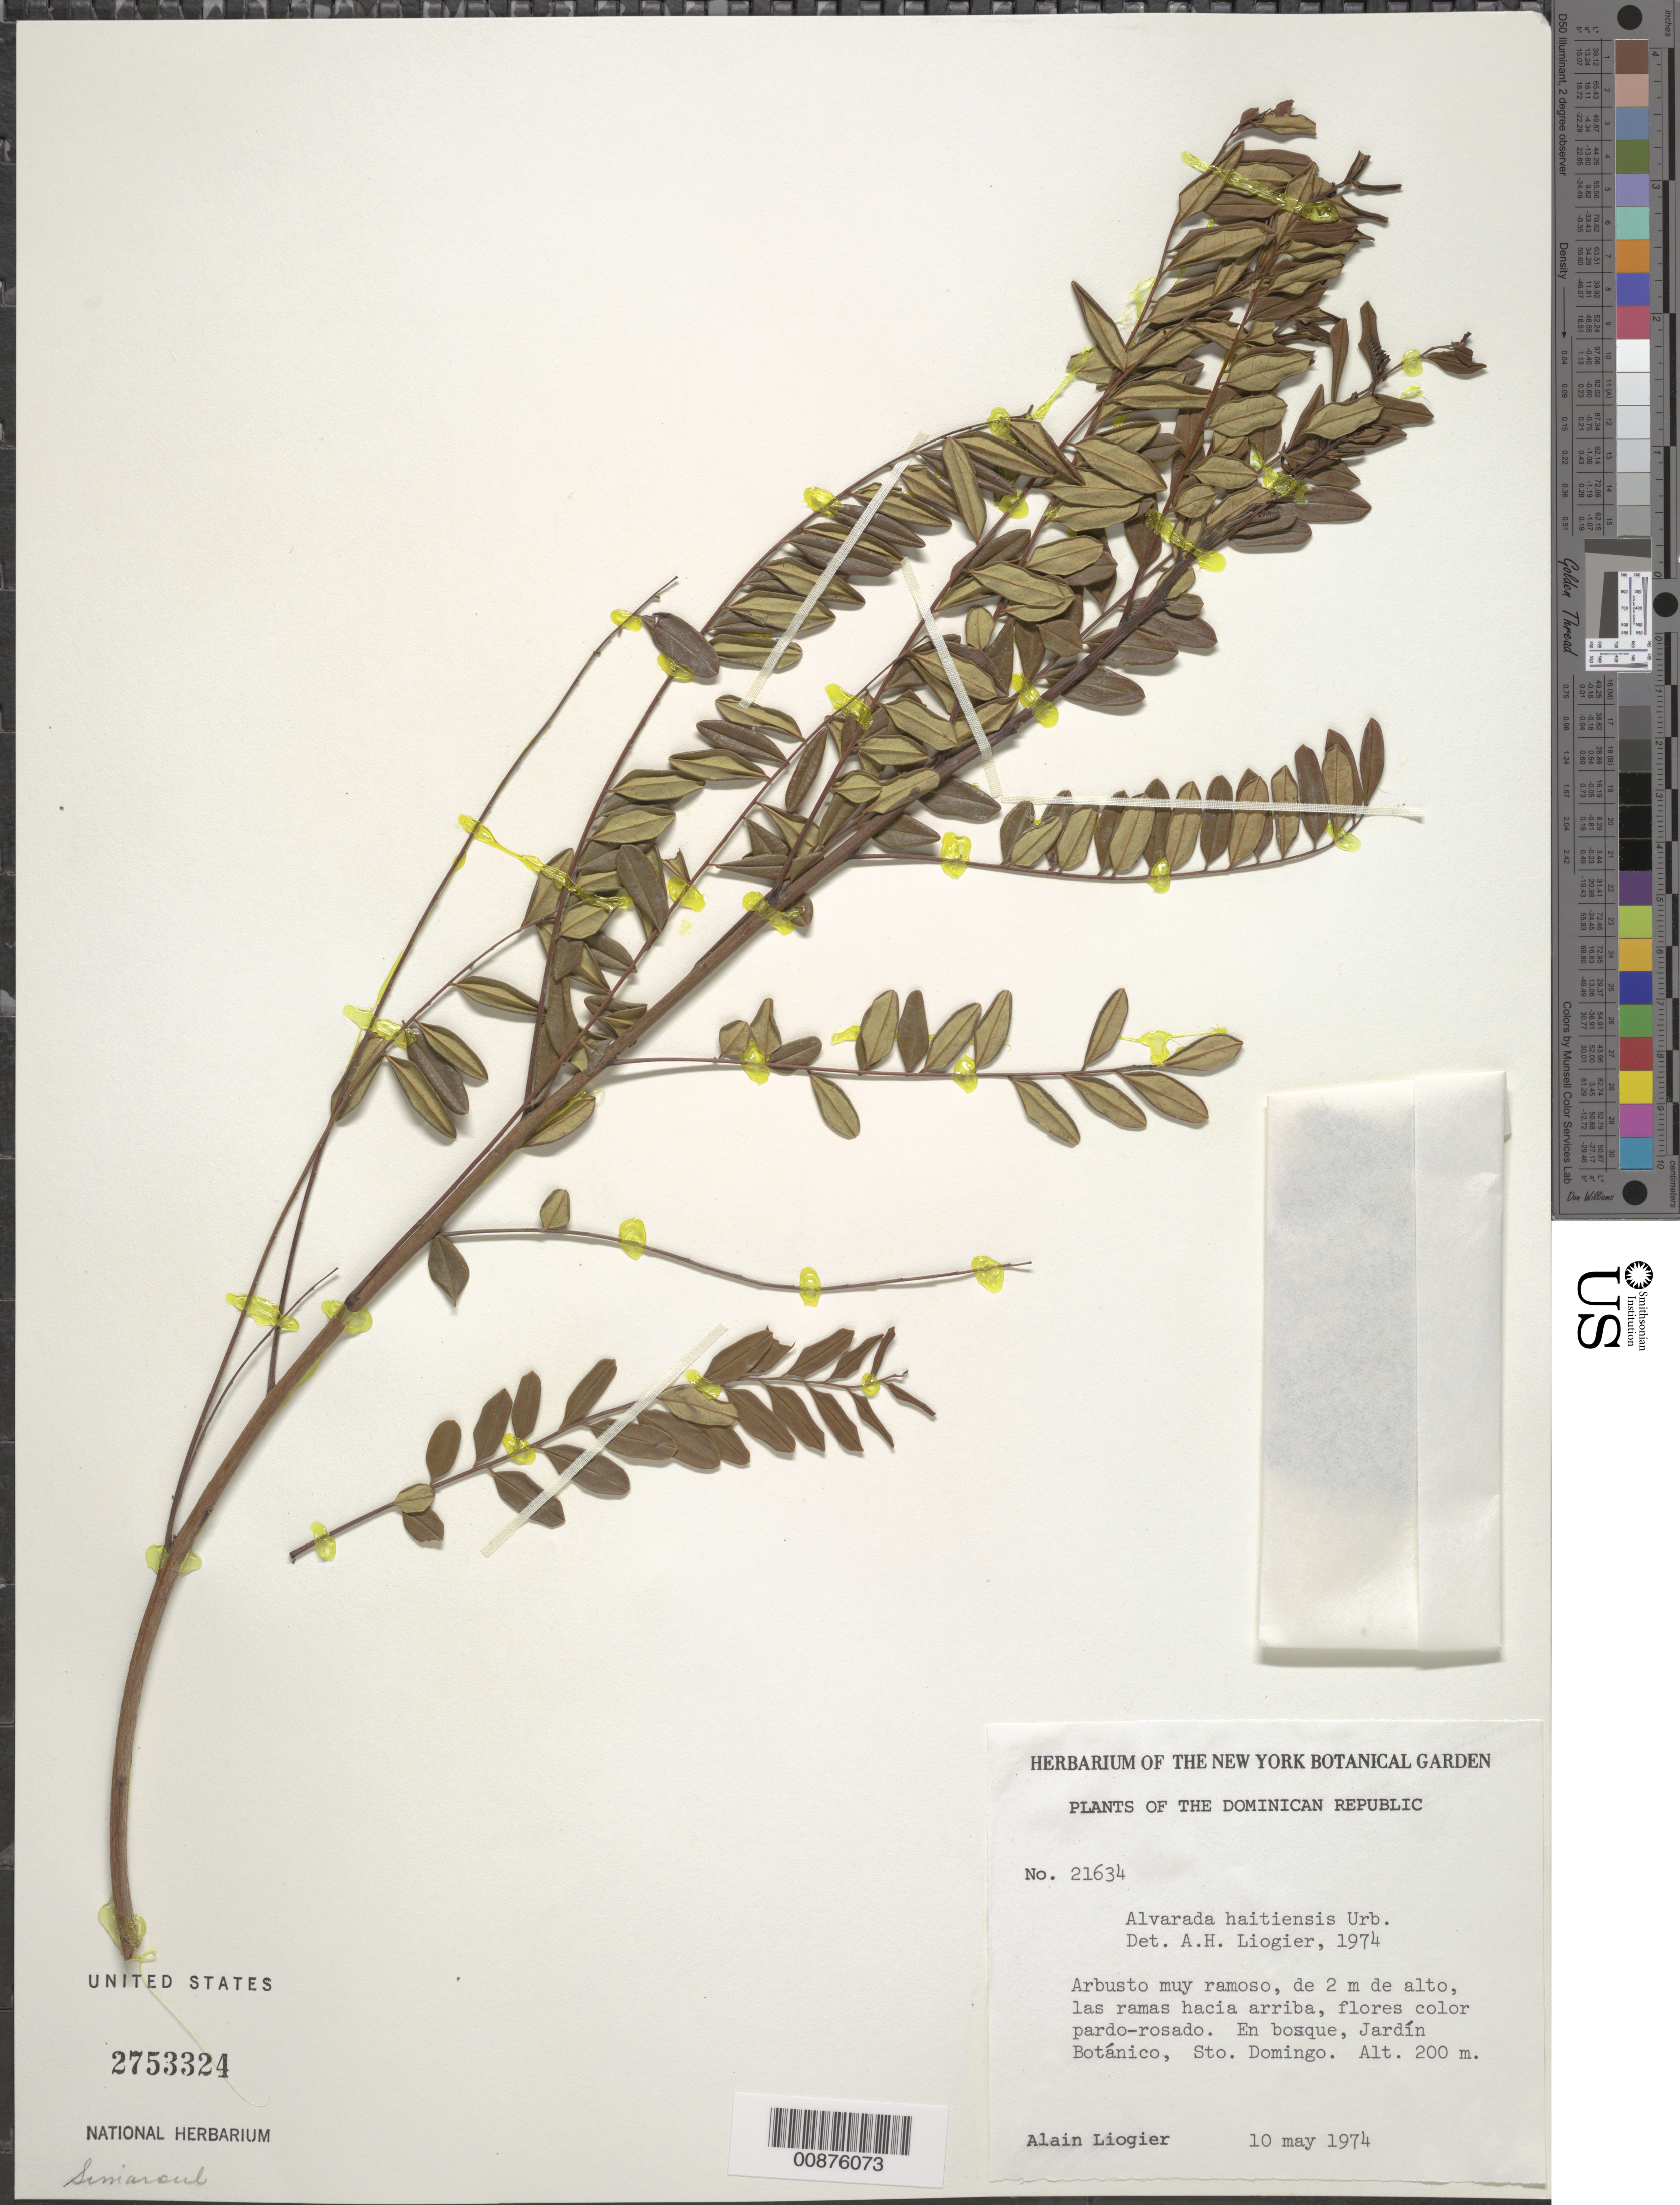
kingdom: Plantae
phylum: Tracheophyta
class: Magnoliopsida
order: Picramniales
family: Picramniaceae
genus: Alvaradoa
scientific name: Alvaradoa haitiensis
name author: Urb.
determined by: Liogier, Alain H.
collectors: A. H. Liogier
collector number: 21634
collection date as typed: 10 May 1974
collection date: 1974-05-10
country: Dominican Republic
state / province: Distrito Nacional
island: Hispaniola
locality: Jardín Botánico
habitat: En bosque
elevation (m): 200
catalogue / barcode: US 2753324